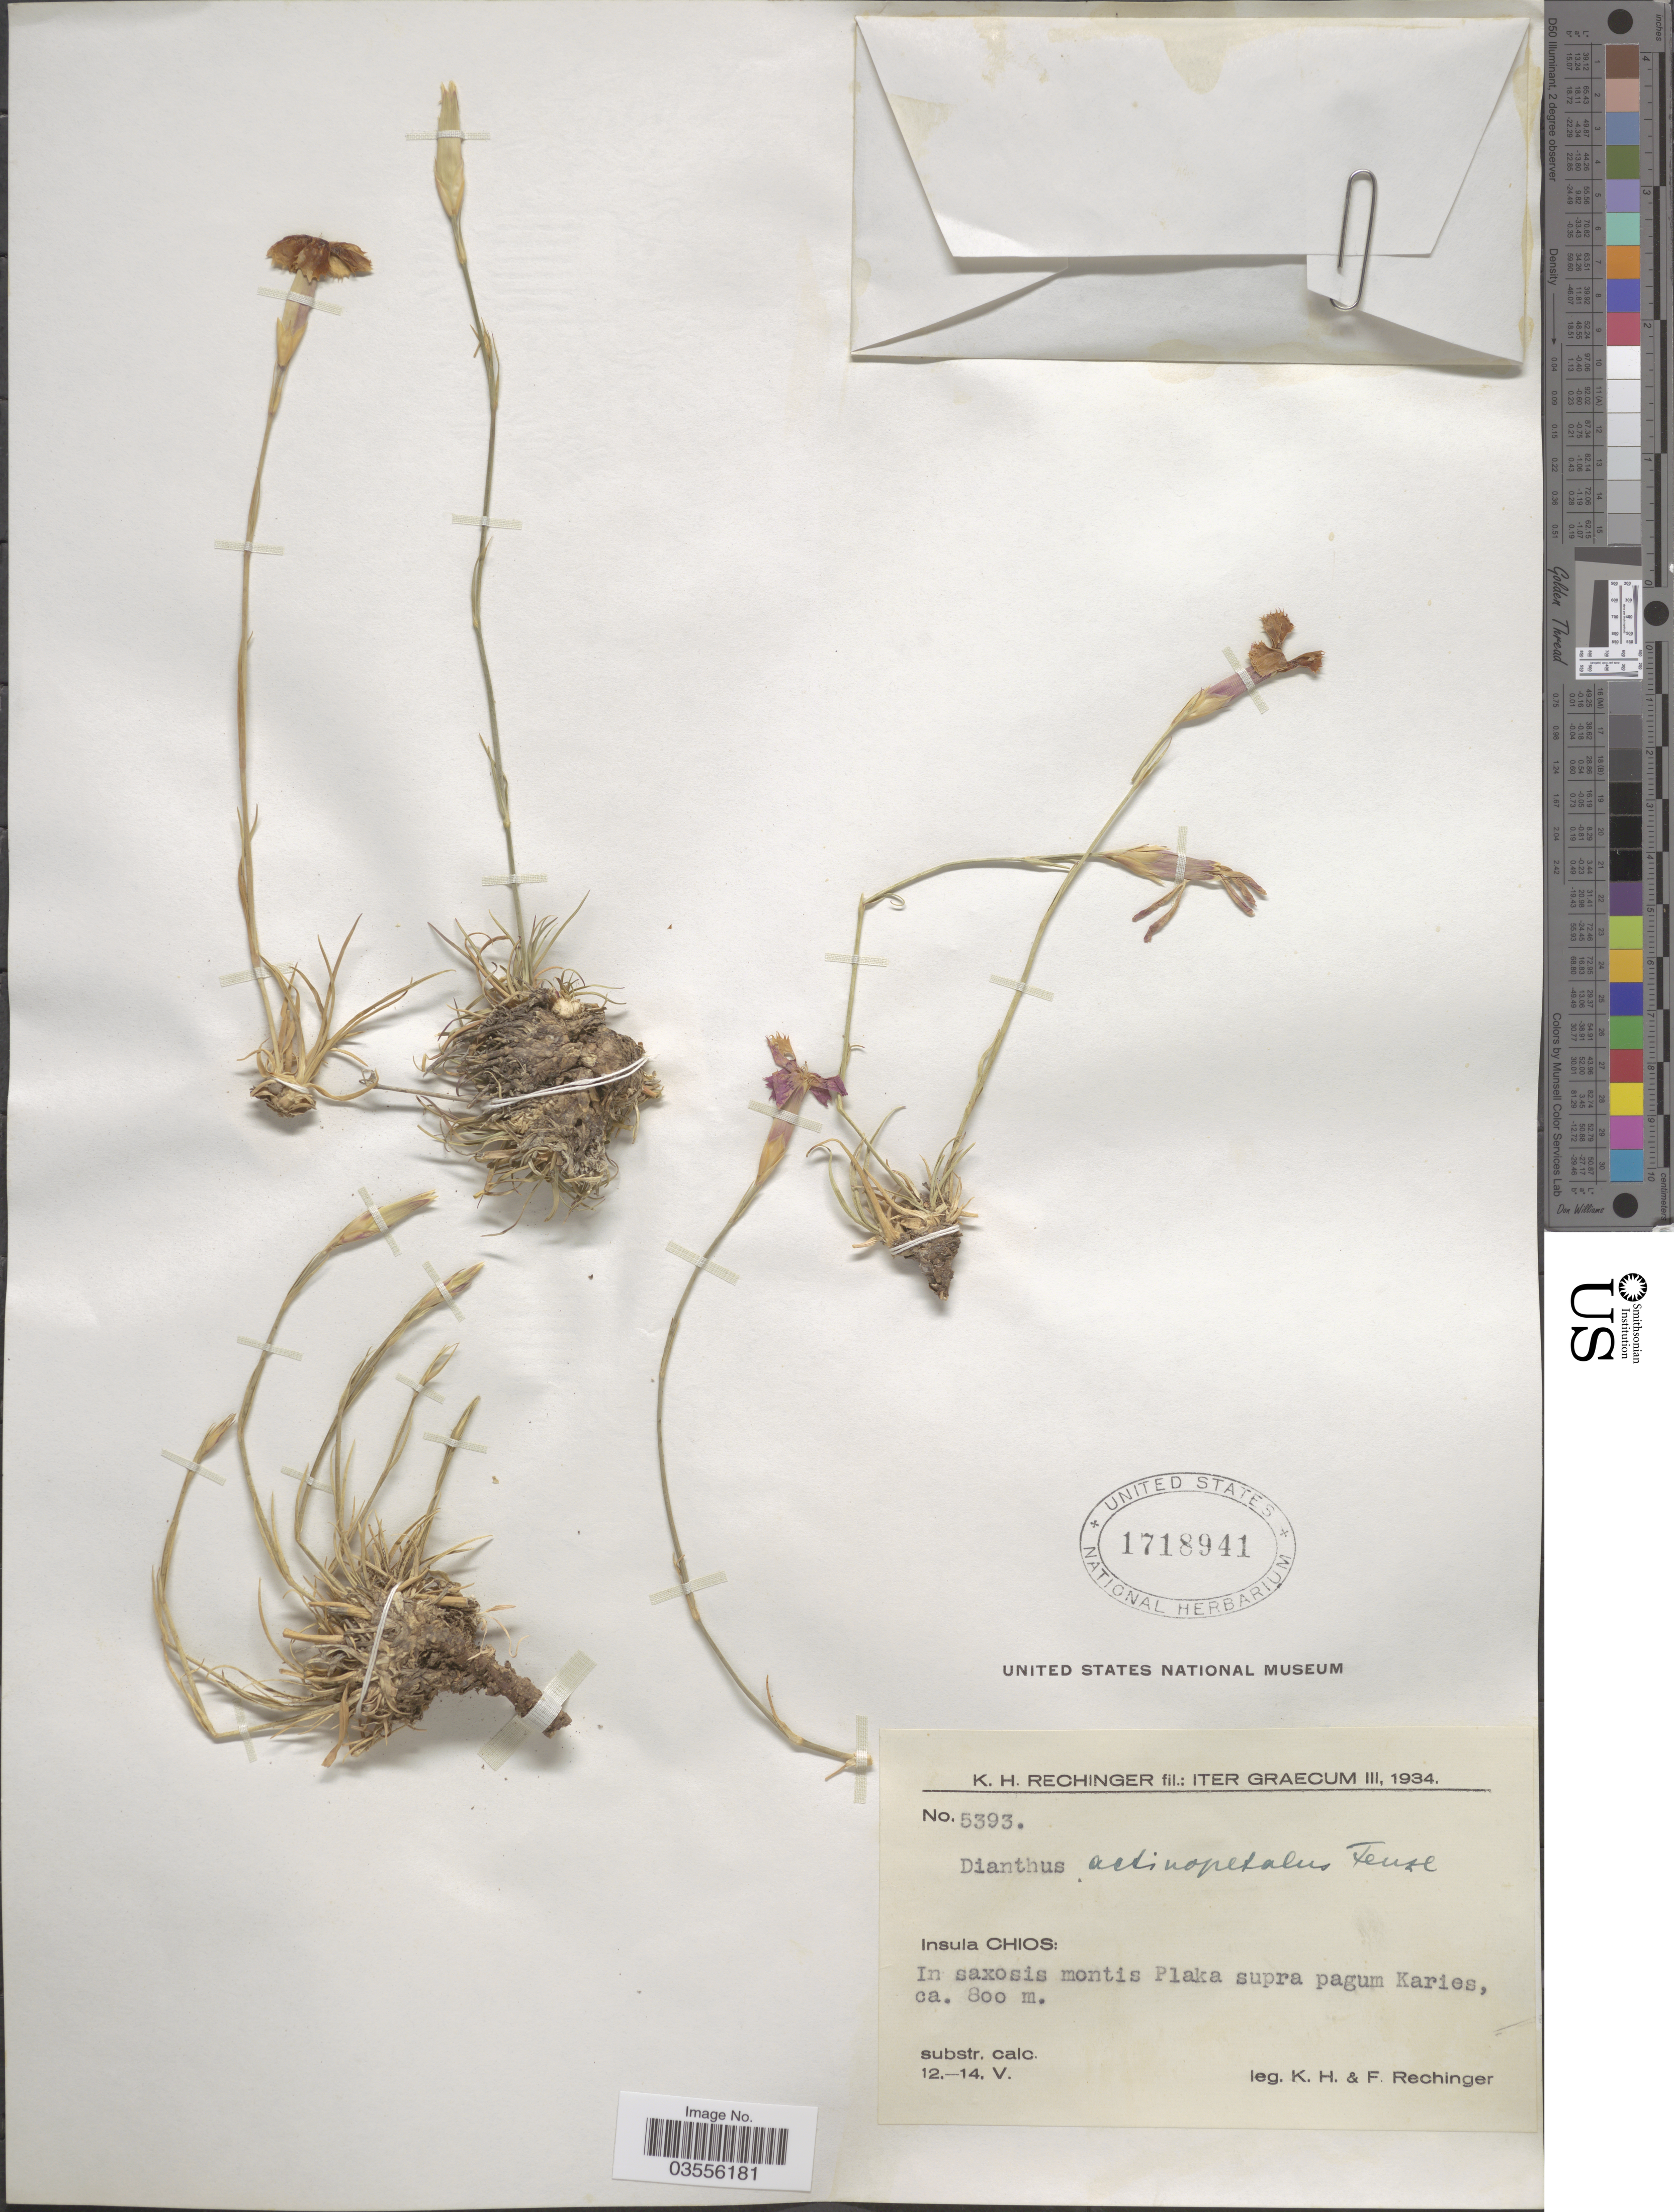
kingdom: Plantae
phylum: Tracheophyta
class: Magnoliopsida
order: Caryophyllales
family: Caryophyllaceae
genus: Dianthus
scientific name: Dianthus actinopetalus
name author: Fenzl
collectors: K. H. Rechinger & F. Rechinger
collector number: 5393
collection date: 1934-05-12/1934-05-14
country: Greece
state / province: North Aegean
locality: Insula Chios. Montis Plaka supra pagum Karies.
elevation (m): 800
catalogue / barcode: US 1718941